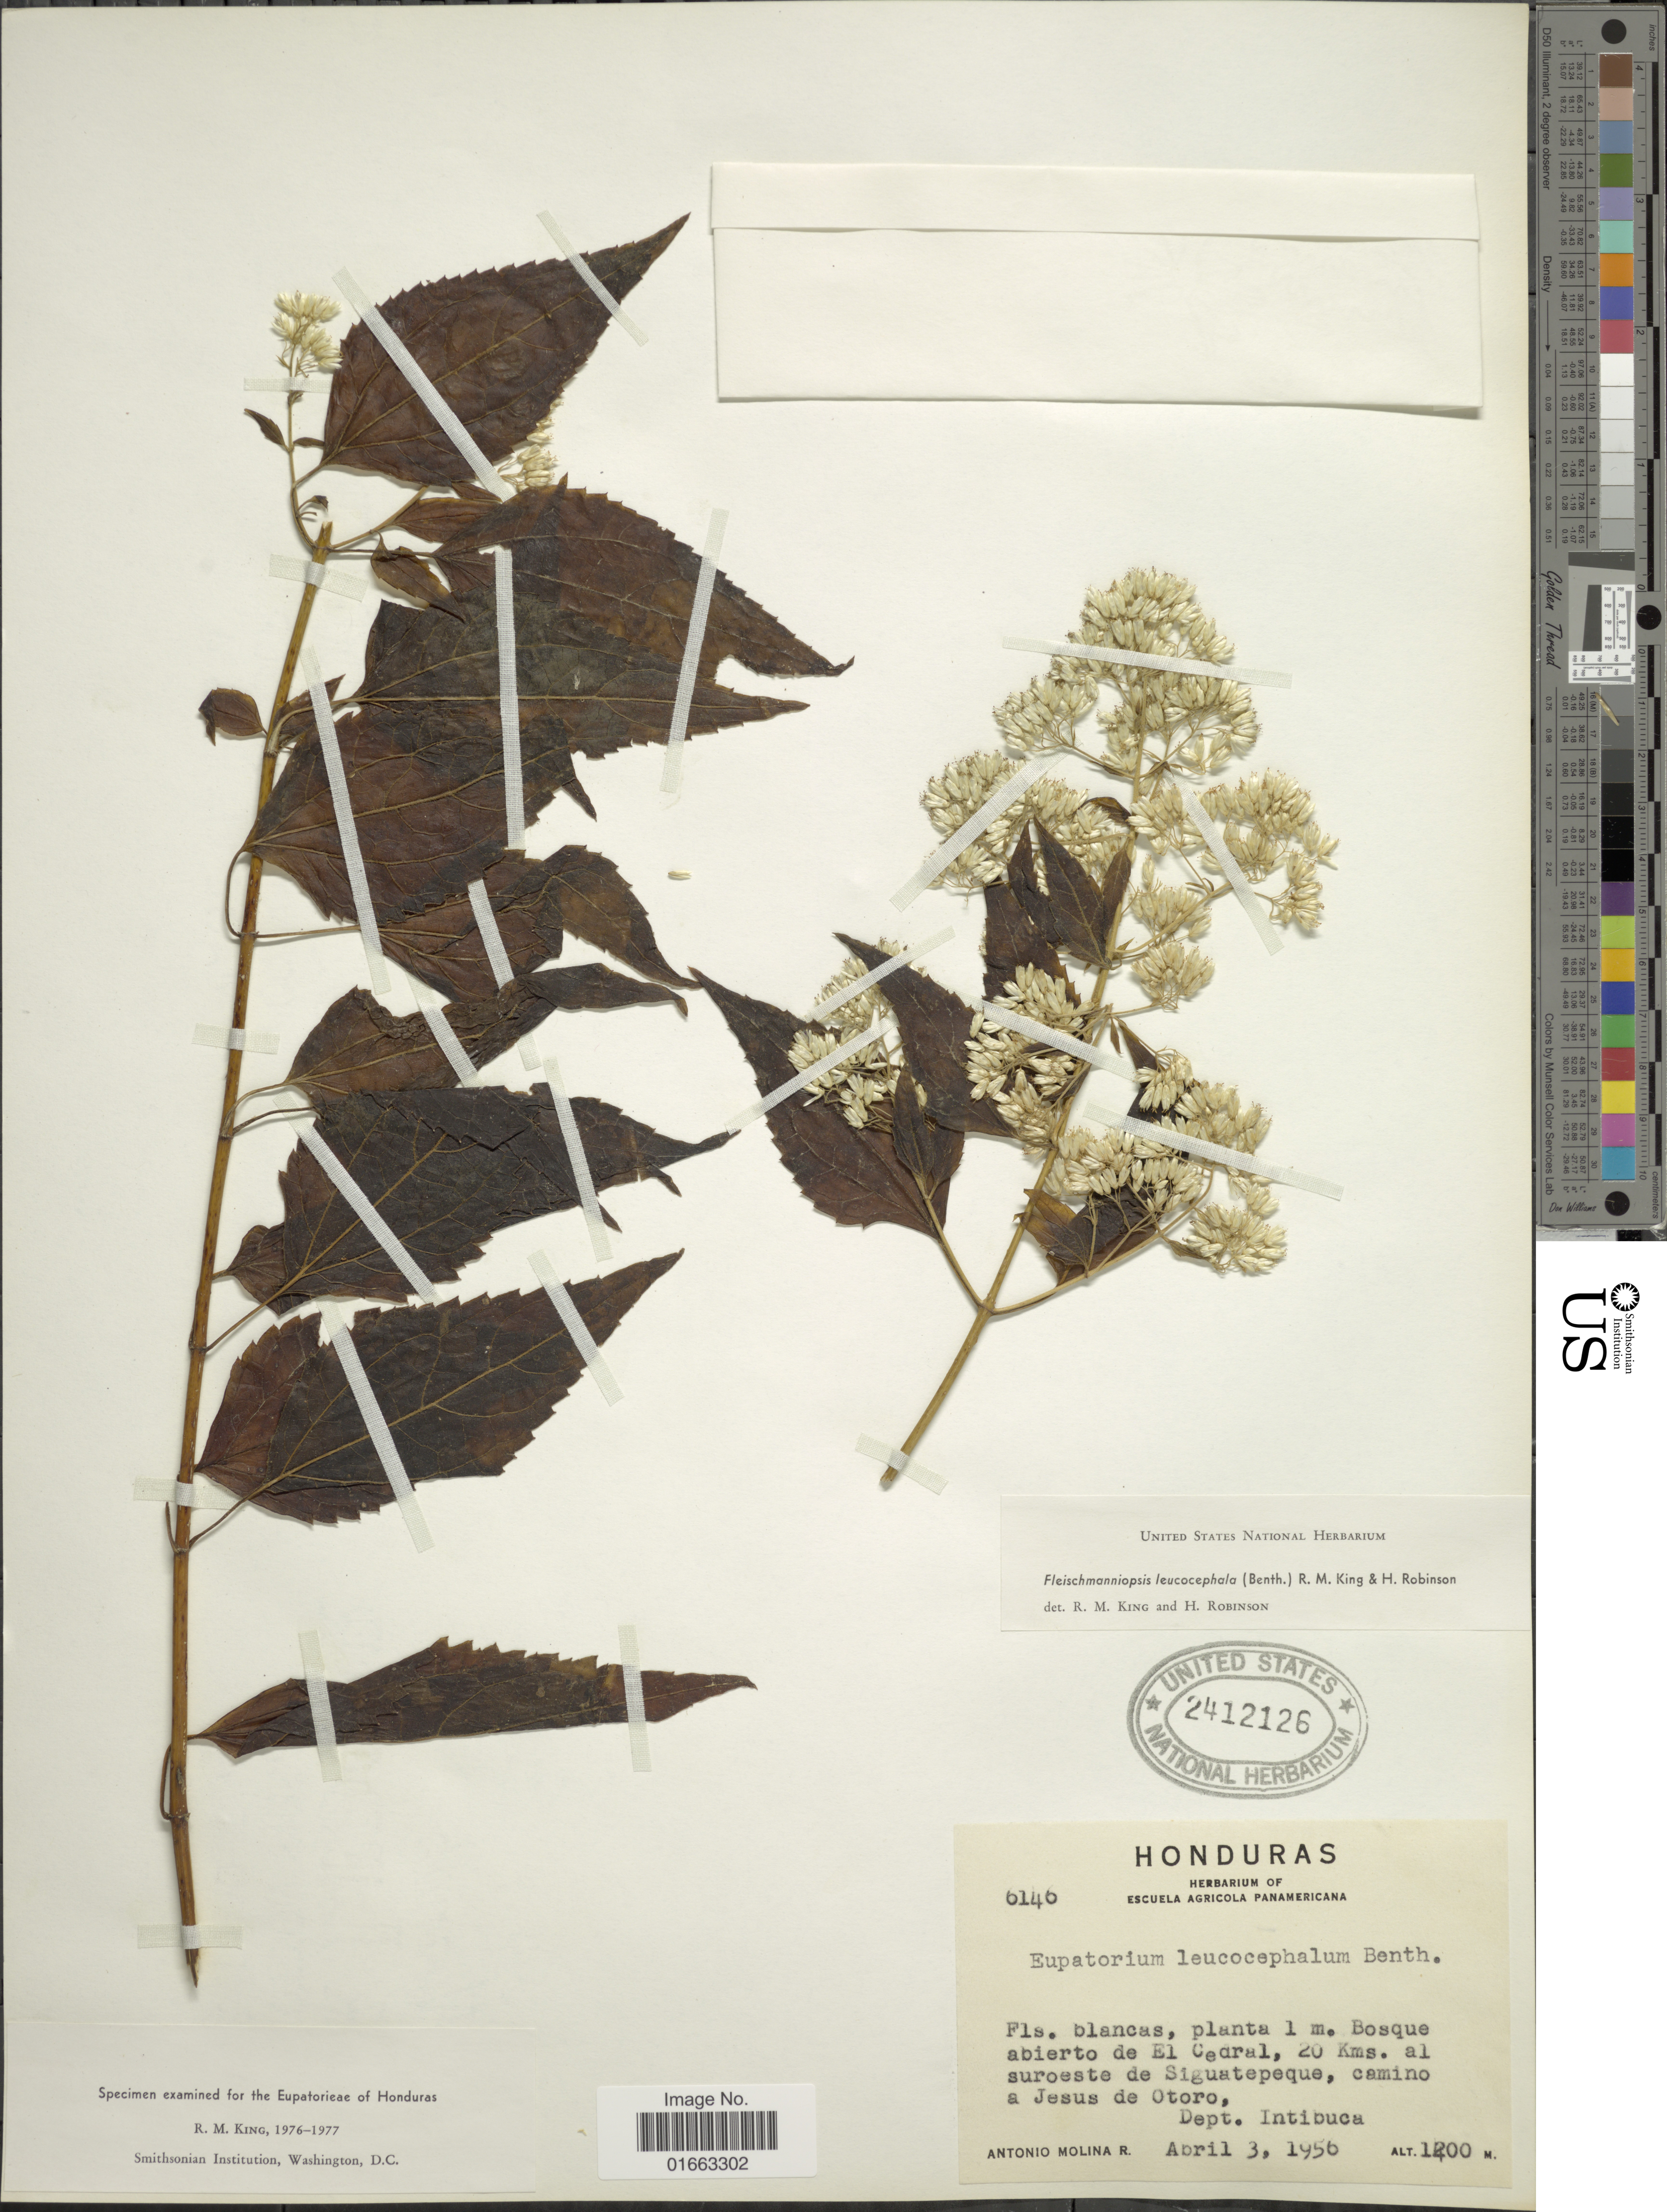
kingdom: Plantae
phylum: Tracheophyta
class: Magnoliopsida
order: Asterales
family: Asteraceae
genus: Fleischmanniopsis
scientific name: Fleischmanniopsis leucocephala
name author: (Benth.) R.M. King & H. Rob.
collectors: A. Molina R.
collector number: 6146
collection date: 1956-04-03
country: Honduras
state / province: Intibuca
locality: Bosque abierto de El Cedral, 20 kms. al suroeste de Siguatepeque, camino a Jesus de Otoro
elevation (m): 1200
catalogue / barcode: US 2412126